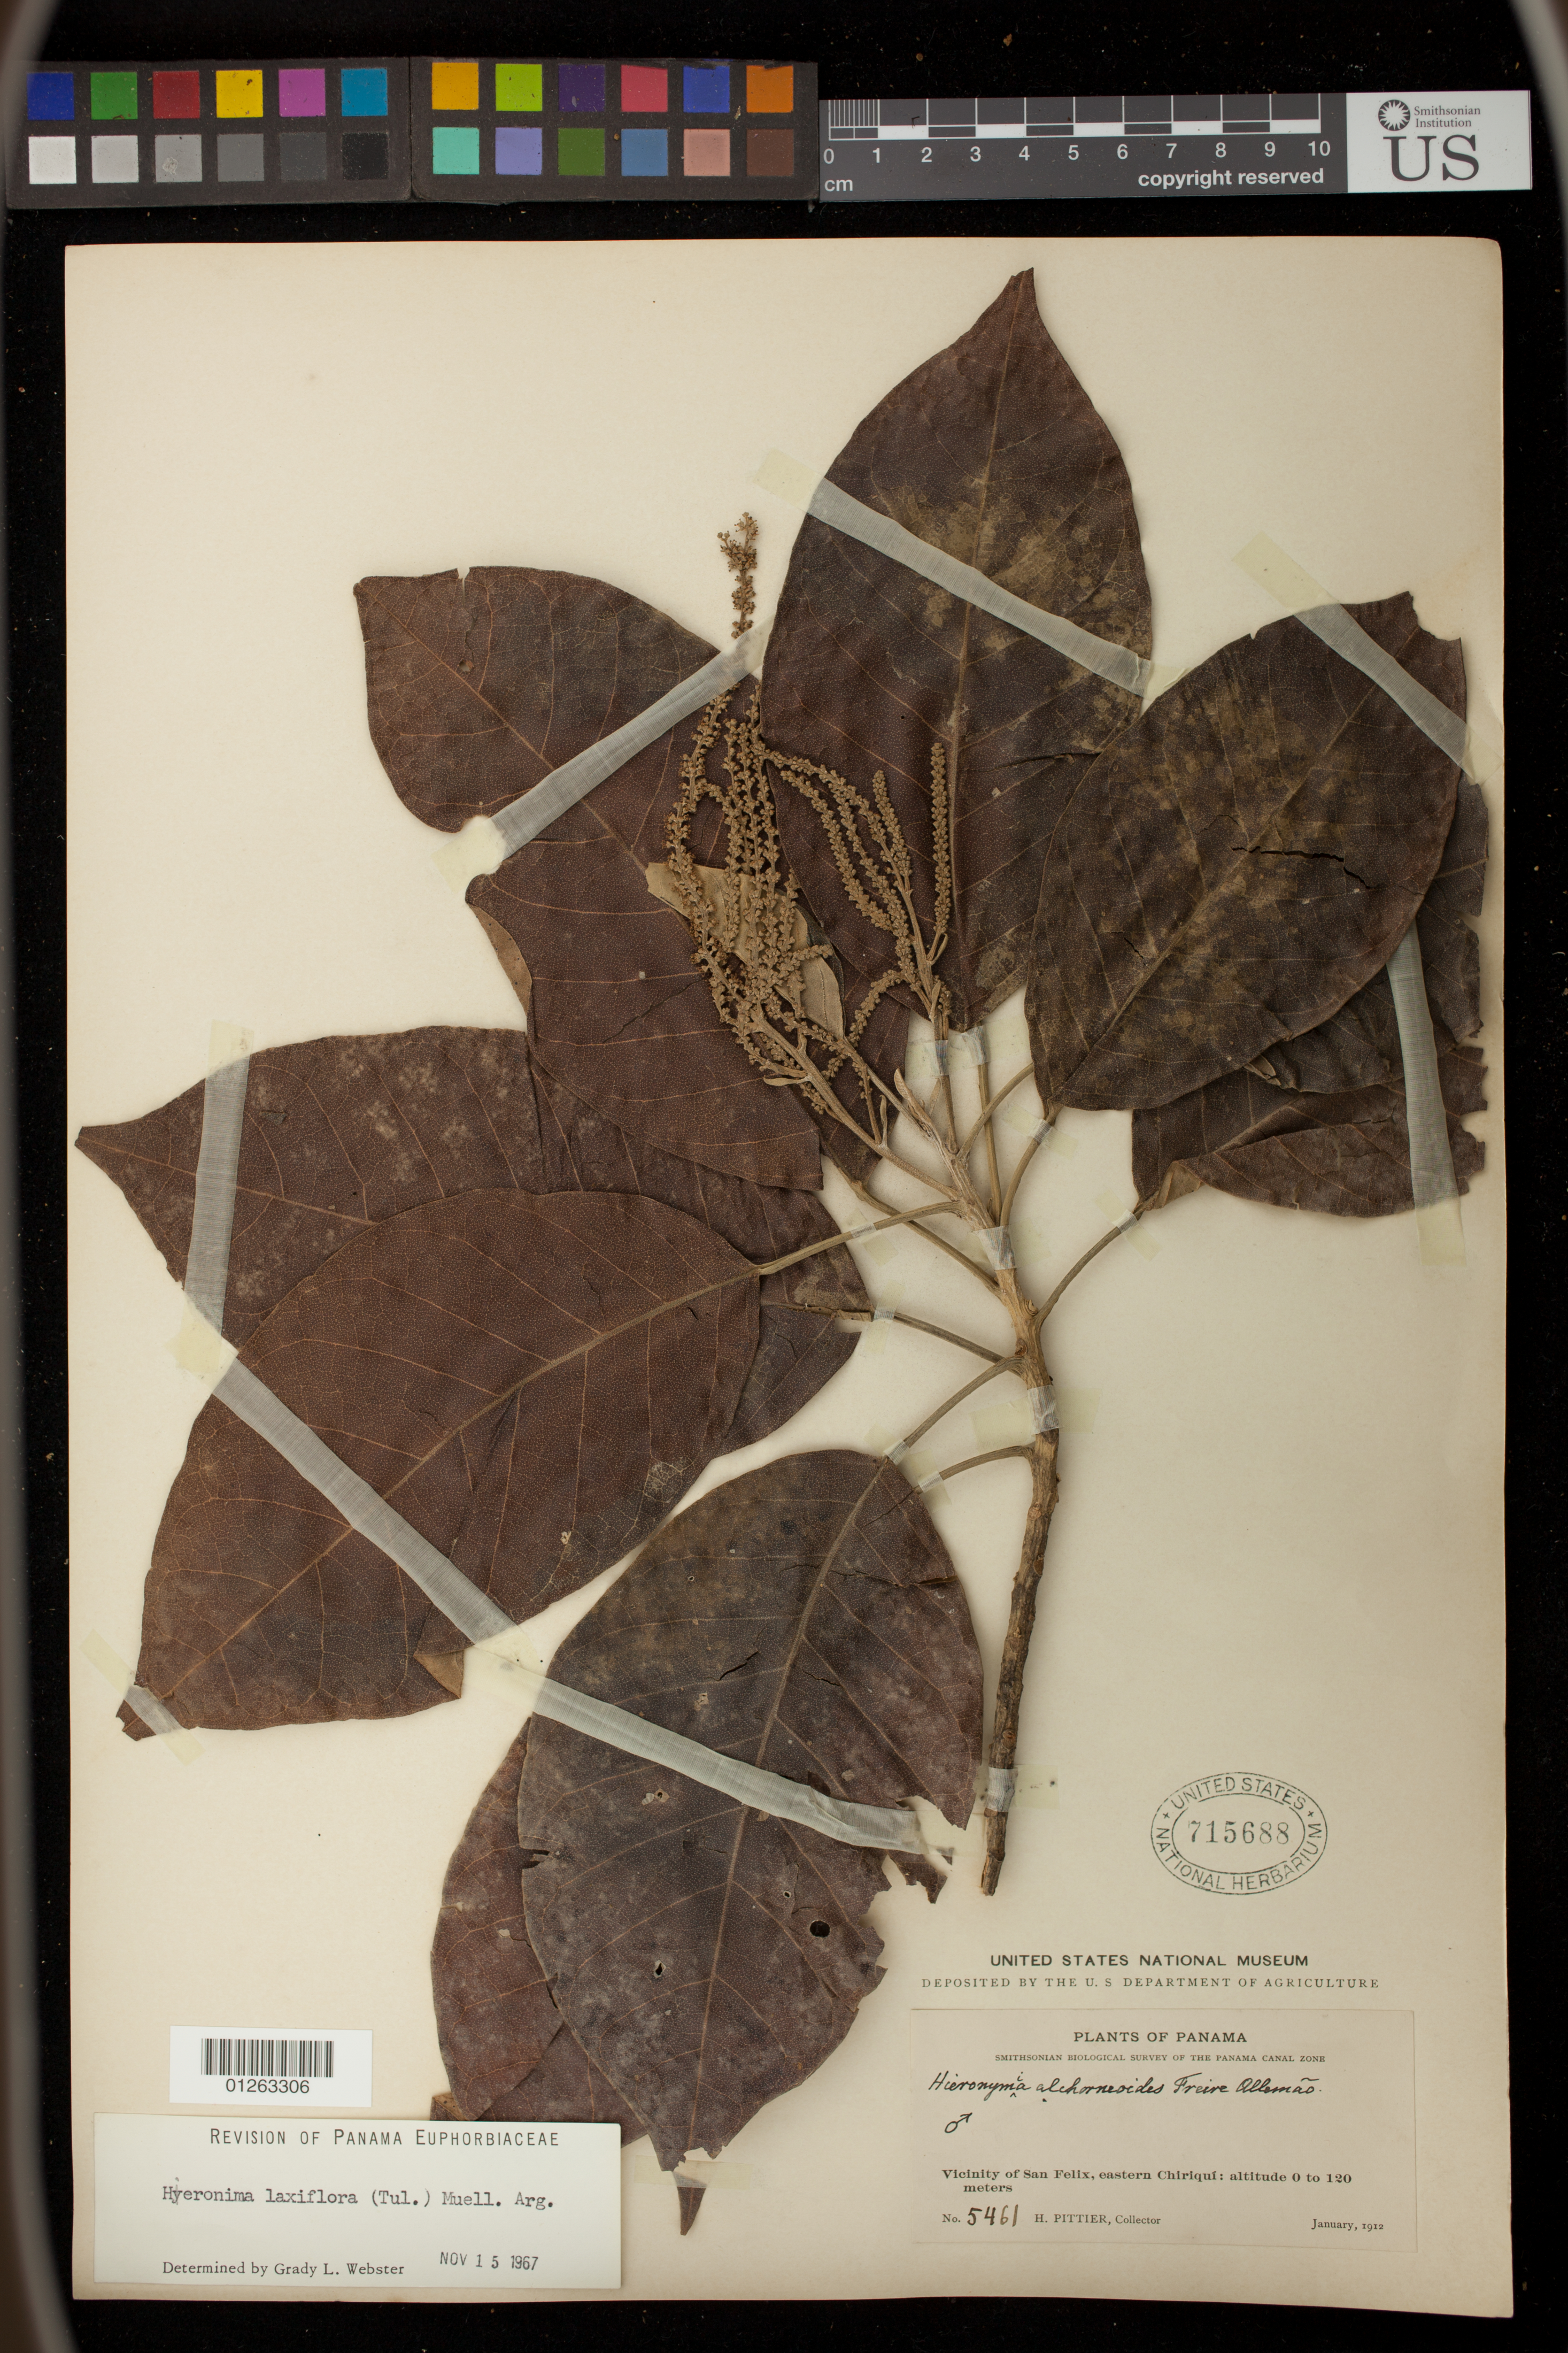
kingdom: Plantae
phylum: Tracheophyta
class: Magnoliopsida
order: Malpighiales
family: Phyllanthaceae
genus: Hieronyma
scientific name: Hieronyma laxiflora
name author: (Tul.) Müll. Arg.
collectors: H. F. Pittier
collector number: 5461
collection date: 1912-01-01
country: Panama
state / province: Chiriquí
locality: Vicinity of San Felix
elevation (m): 0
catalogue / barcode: US 715688